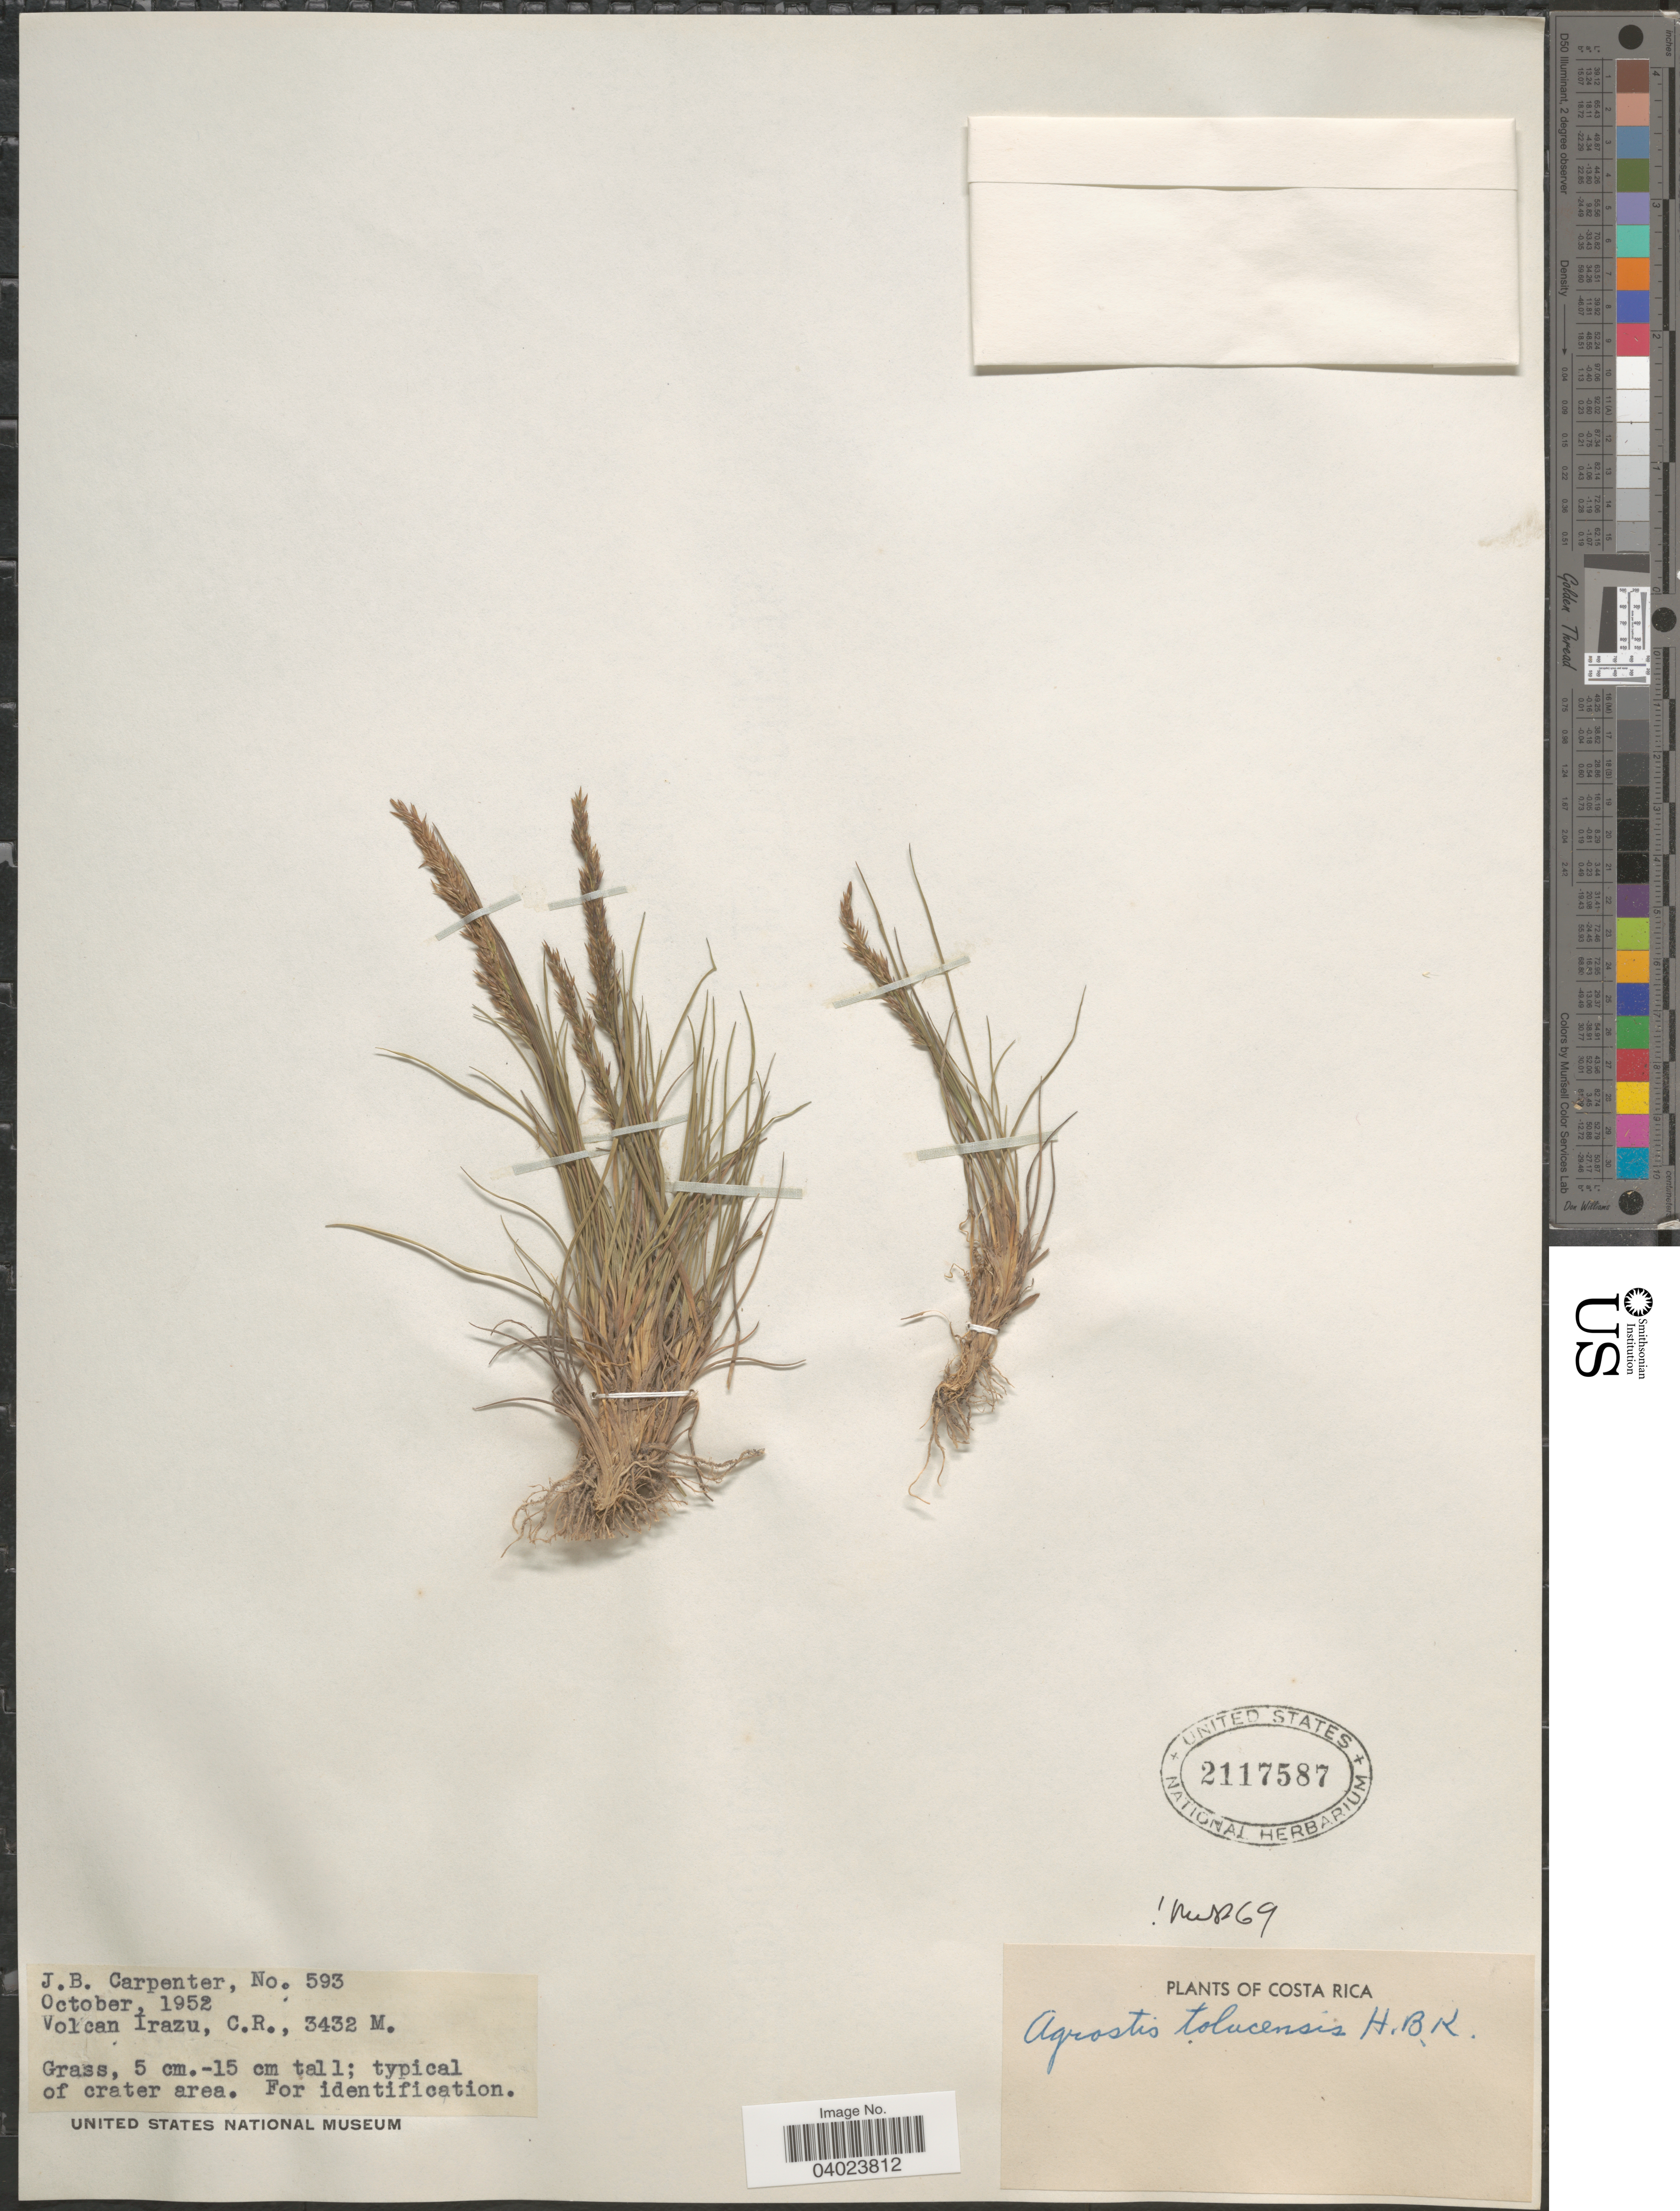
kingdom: Plantae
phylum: Tracheophyta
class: Liliopsida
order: Poales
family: Poaceae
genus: Agrostis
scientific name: Agrostis tolucensis Kunth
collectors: J. Carpenter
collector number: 593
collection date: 1952-10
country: Costa Rica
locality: Volcan Irazu.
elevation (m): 3432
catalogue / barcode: US 2117587